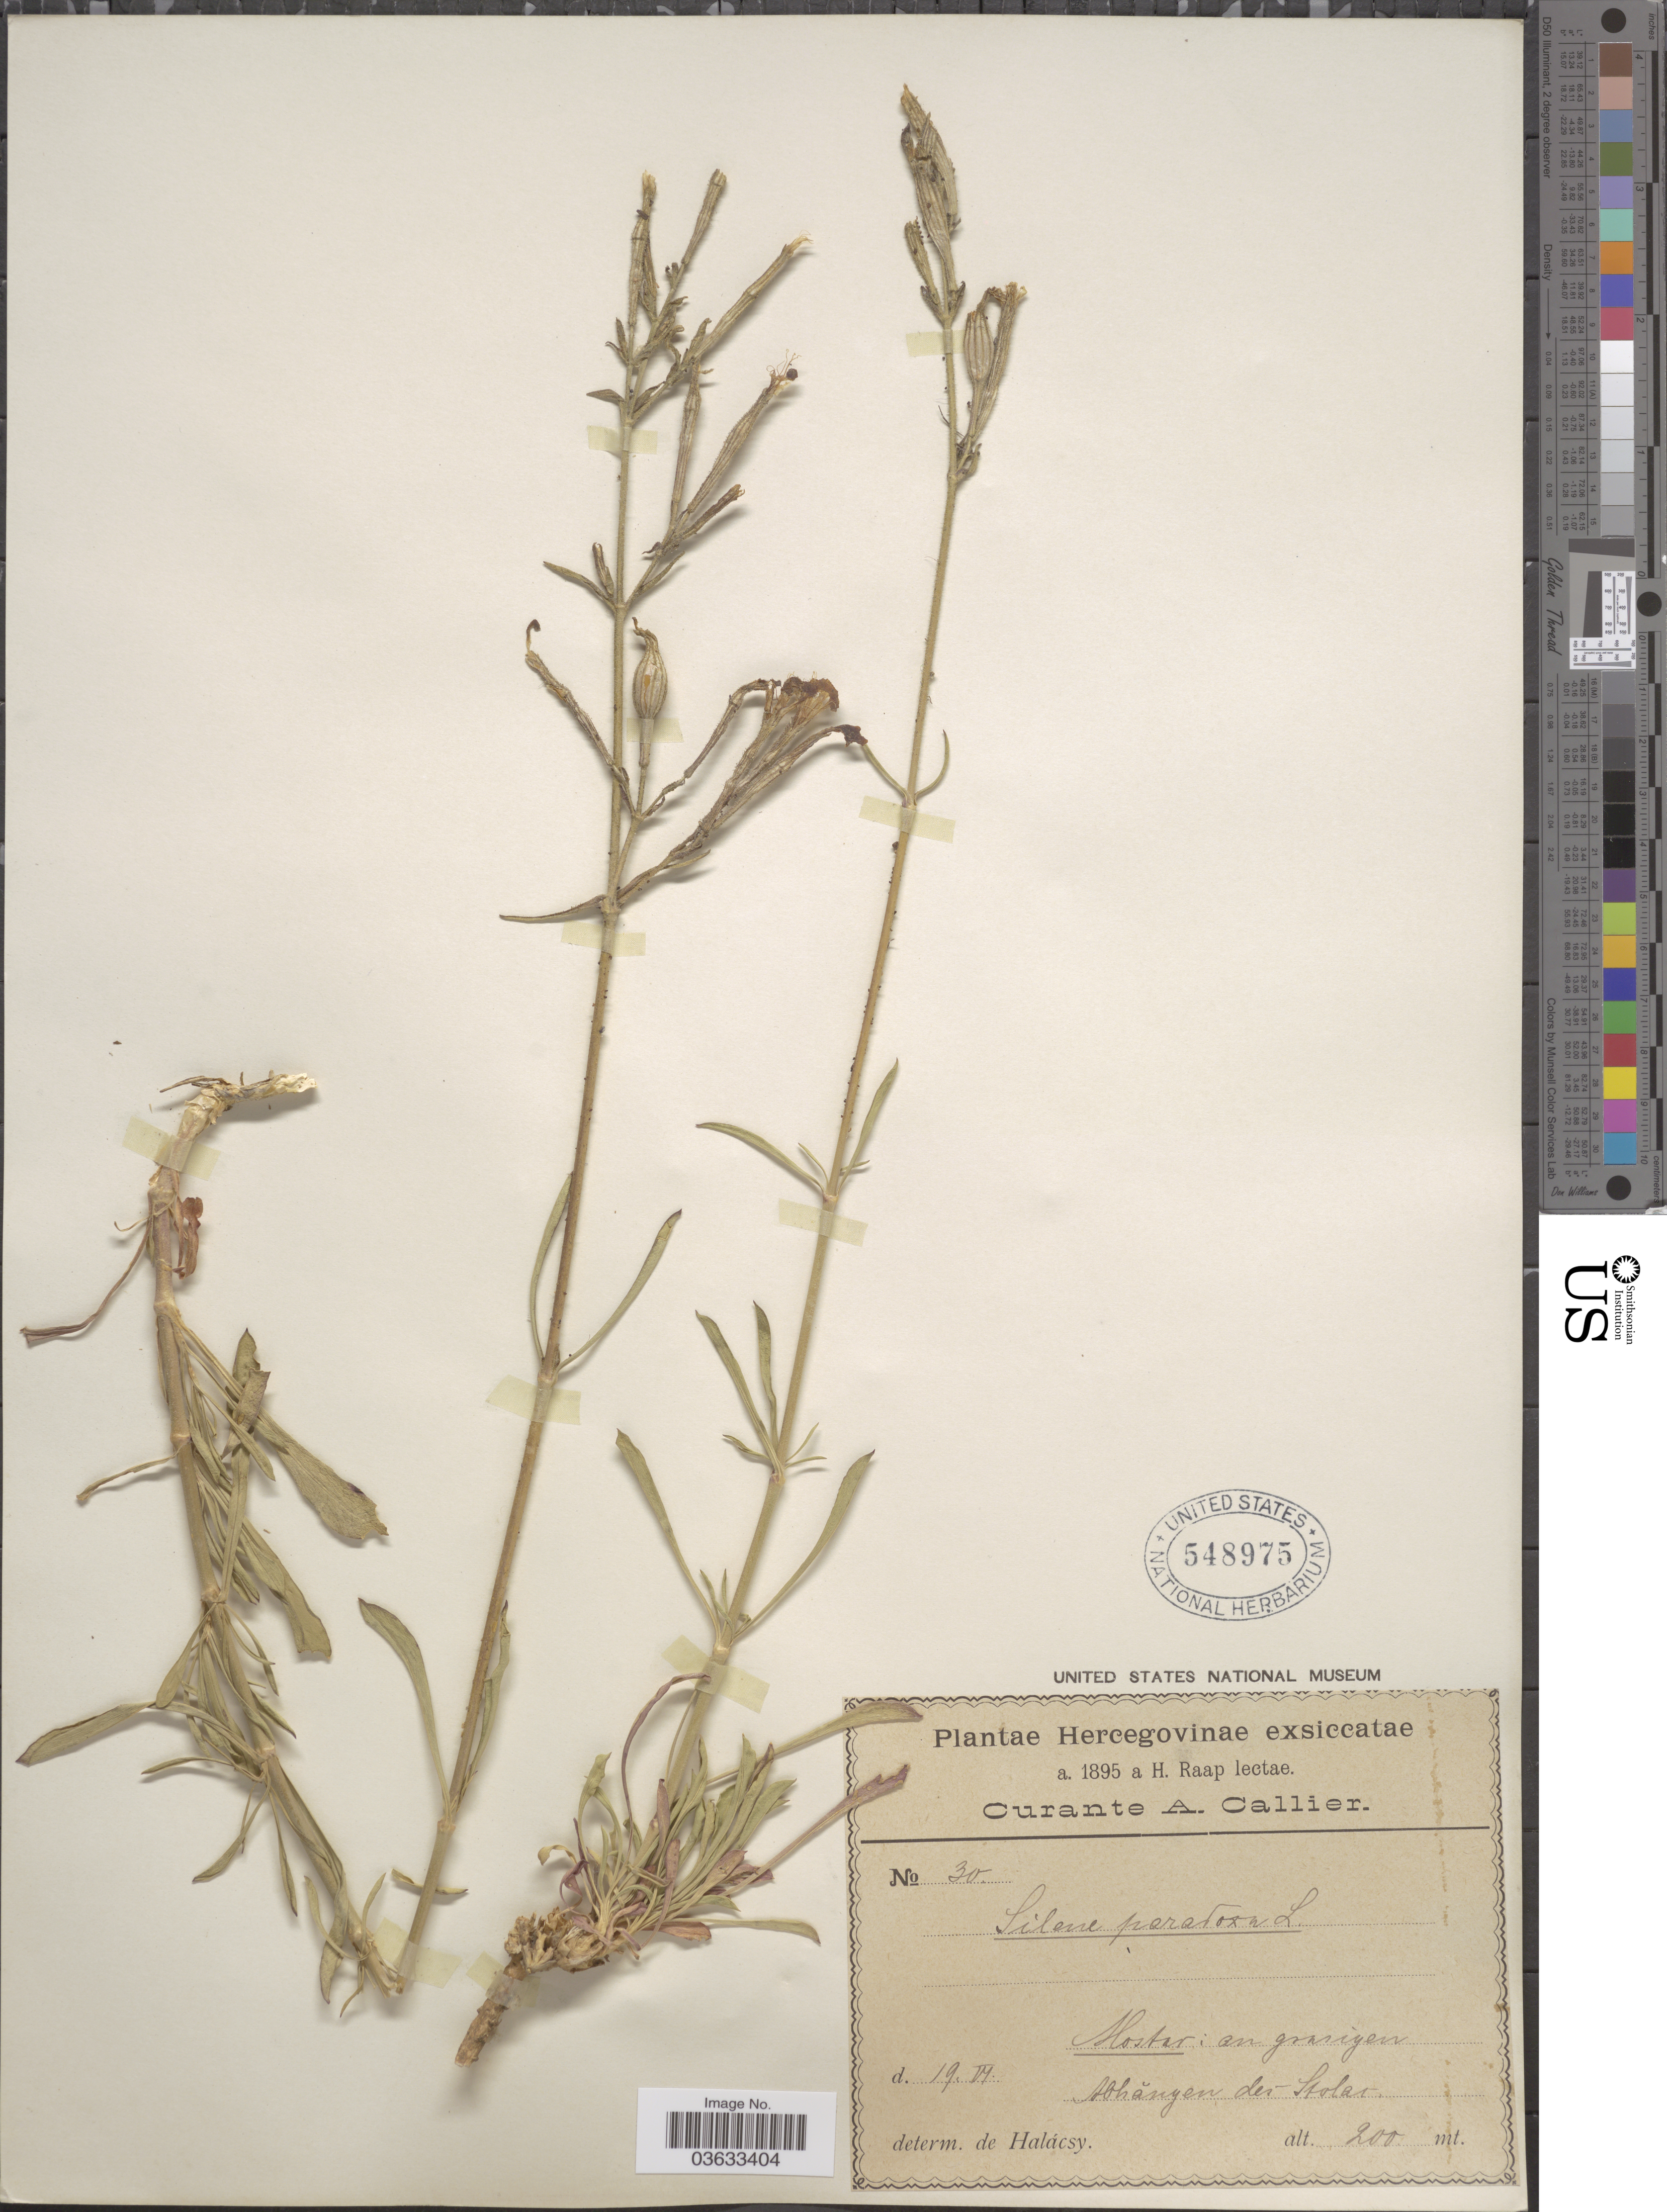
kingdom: Plantae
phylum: Tracheophyta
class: Magnoliopsida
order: Caryophyllales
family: Caryophyllaceae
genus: Silene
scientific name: Silene paradoxa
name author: L.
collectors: H. Raap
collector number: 30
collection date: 1895-06-19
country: Bosnia and Herzegovina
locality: Hercegovinae. Mostar: an grasigen Abhăngen des Stolar.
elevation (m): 200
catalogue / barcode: US 548975